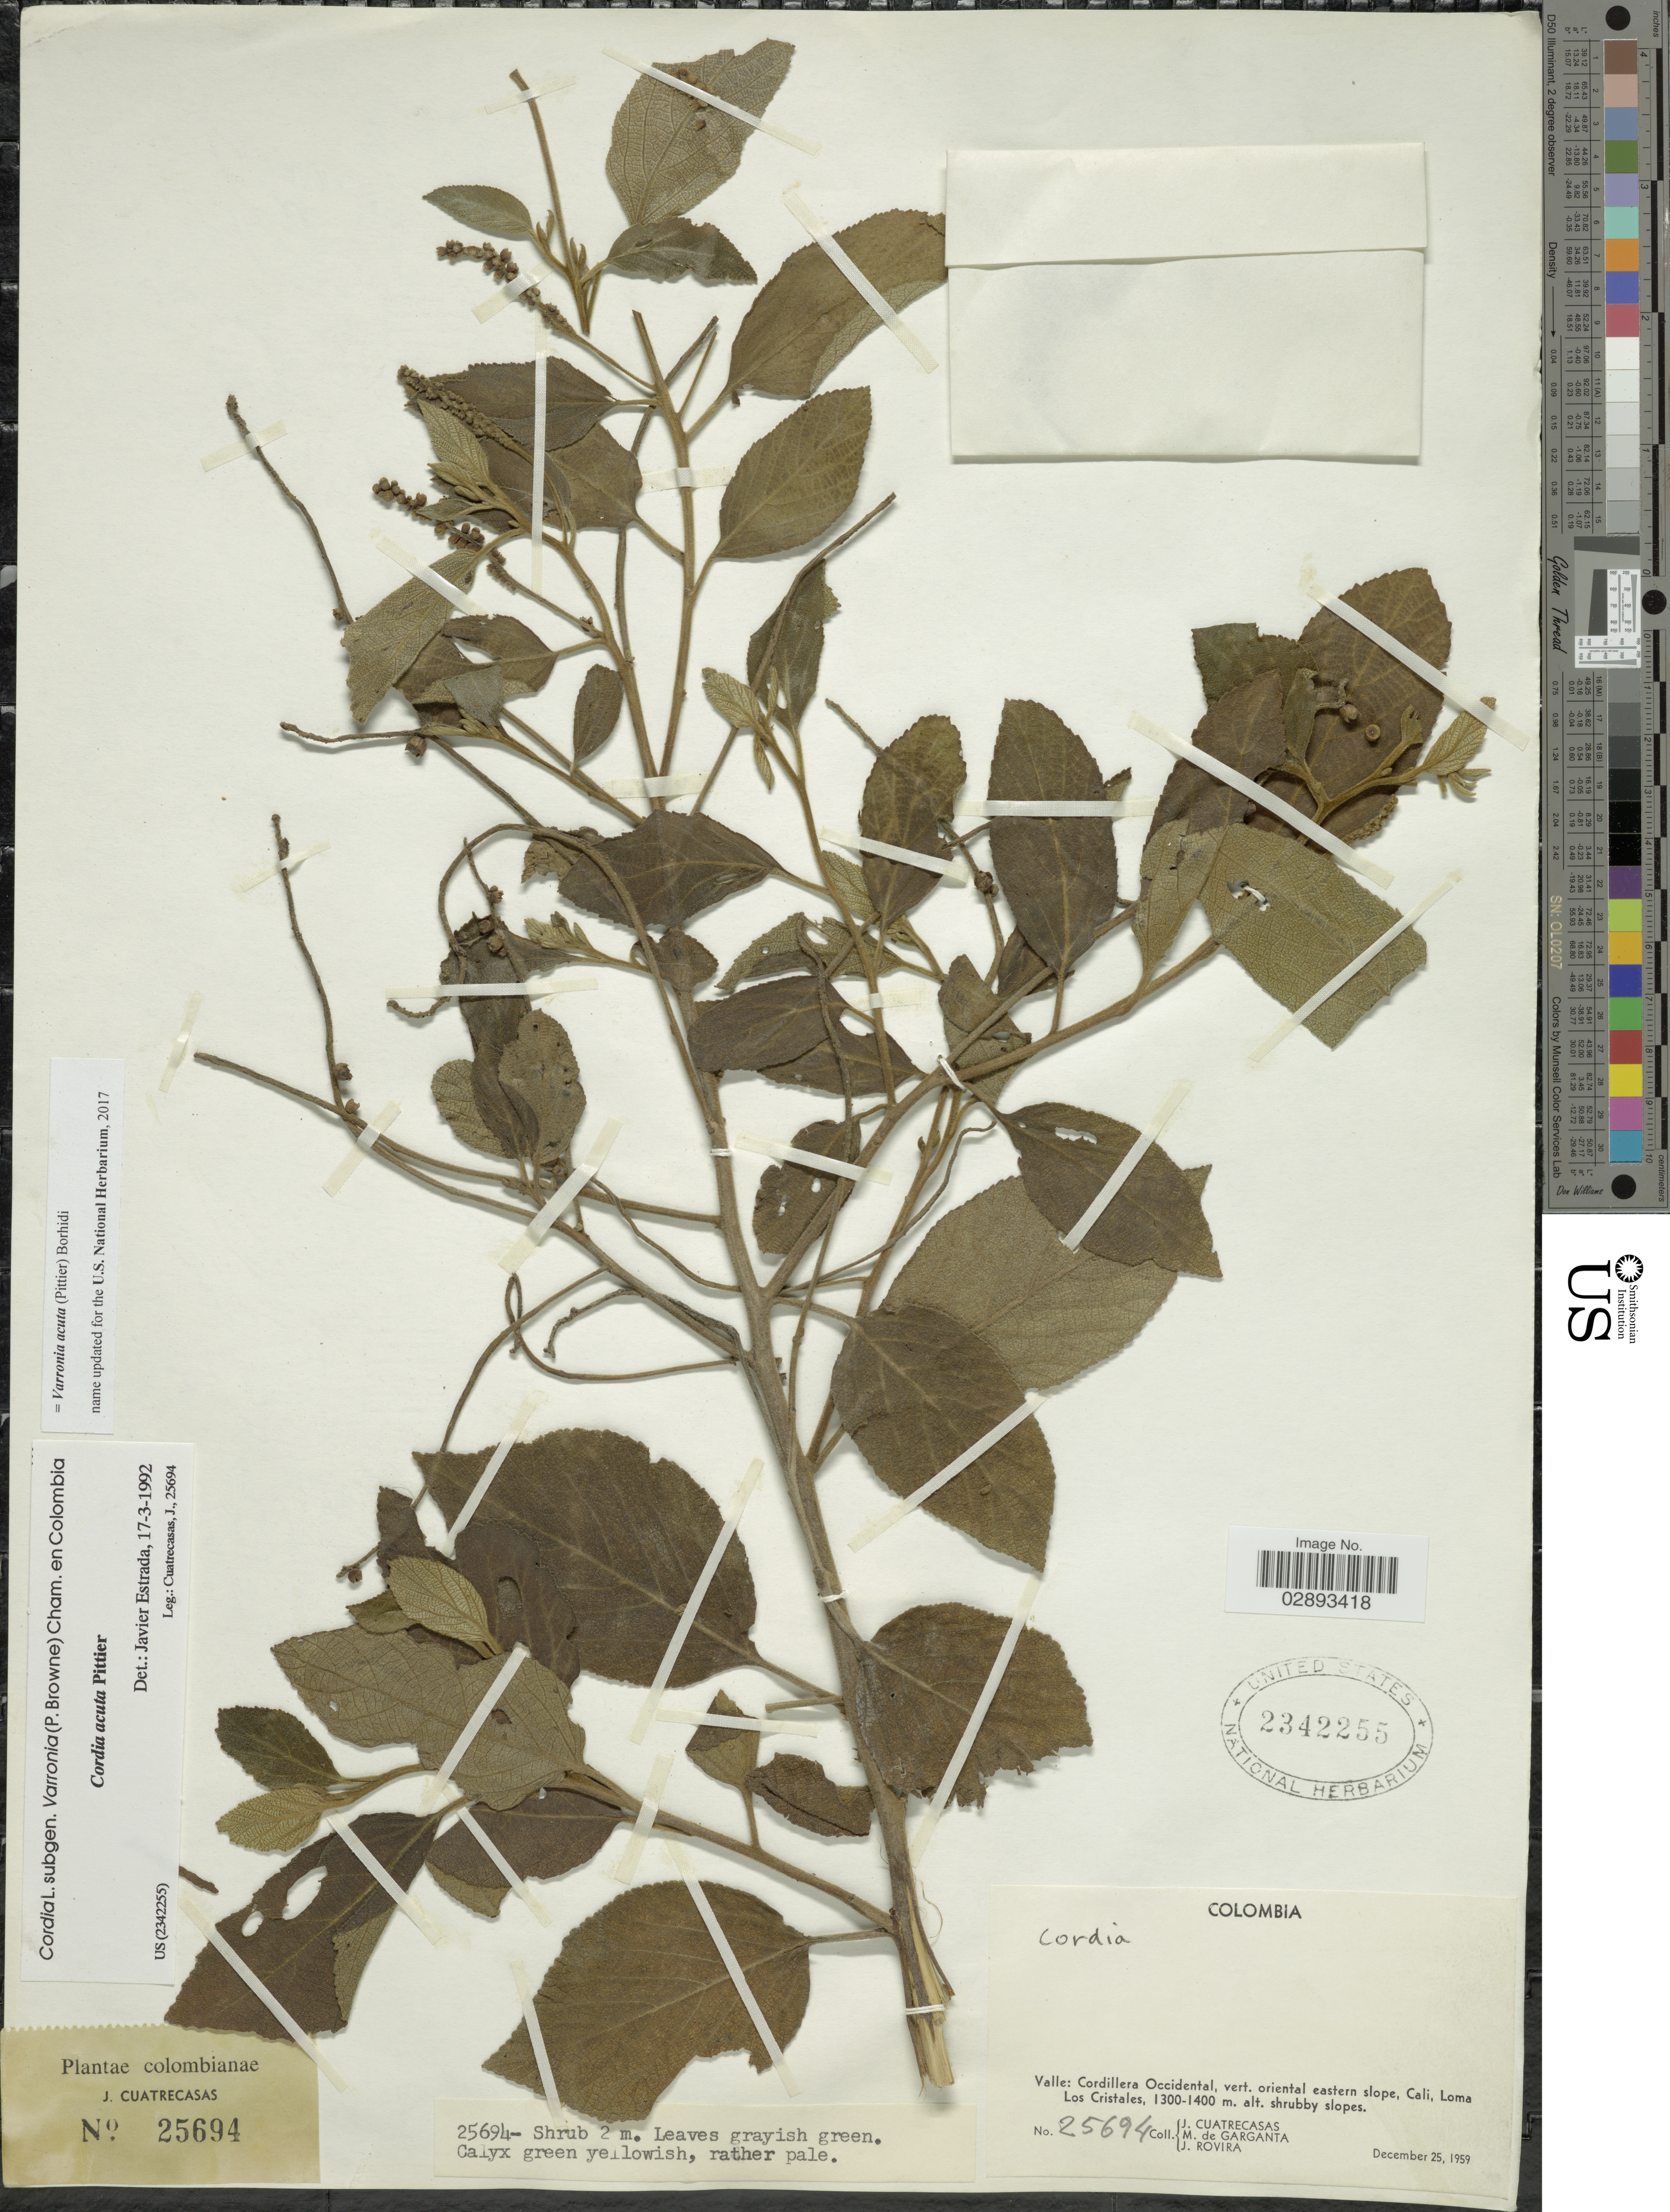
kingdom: Plantae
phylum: Tracheophyta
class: Magnoliopsida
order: Boraginales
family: Cordiaceae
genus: Varronia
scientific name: Varronia acuta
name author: (Pittier) Borhidi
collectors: J. Cuatrecasas, M. Garganta & J. Rovira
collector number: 25694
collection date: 1959-12-25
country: Colombia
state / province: Valle del Cauca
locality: Valle: Cordillera Occidental, vert. oriental eastern slope, Cali, Loma Los Cristales.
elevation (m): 1300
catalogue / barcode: US 2342255